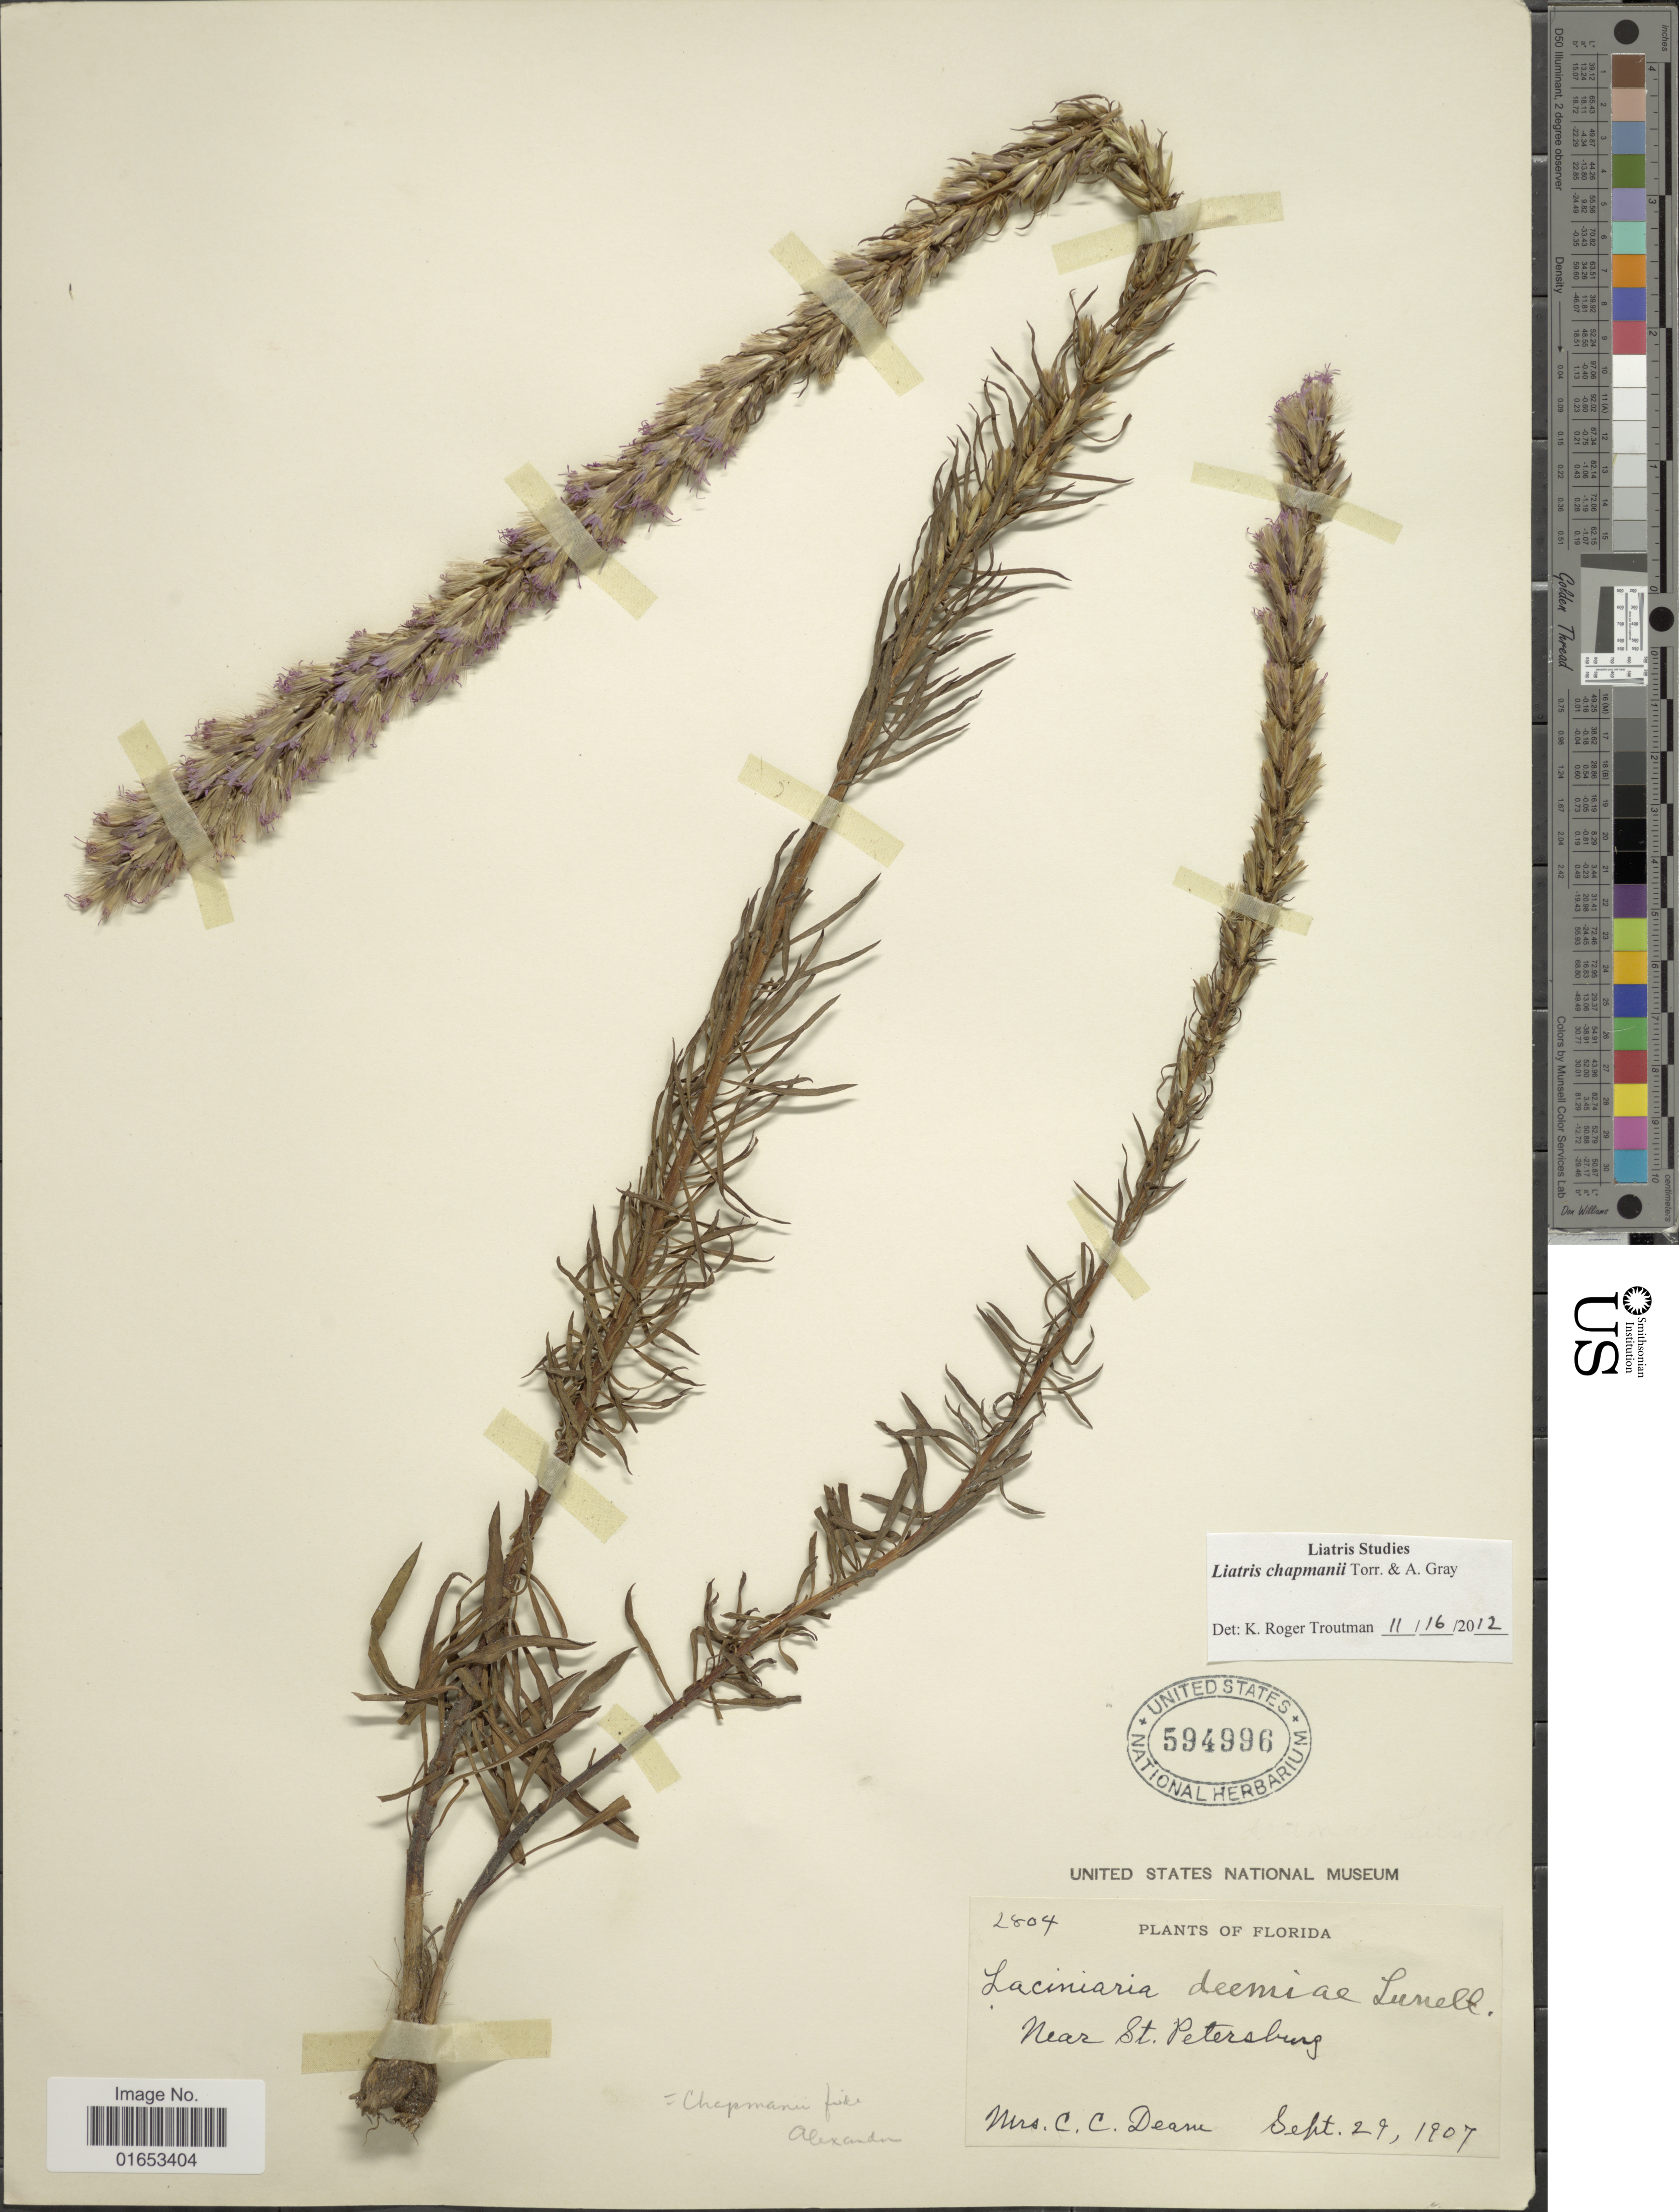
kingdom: Plantae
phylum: Tracheophyta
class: Magnoliopsida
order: Asterales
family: Asteraceae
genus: Liatris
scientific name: Liatris chapmanii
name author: Torr. & A. Gray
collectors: S. A. Deam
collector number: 2804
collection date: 1907-09-29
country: United States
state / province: Florida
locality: Near St. Petersburg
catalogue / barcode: US 494996